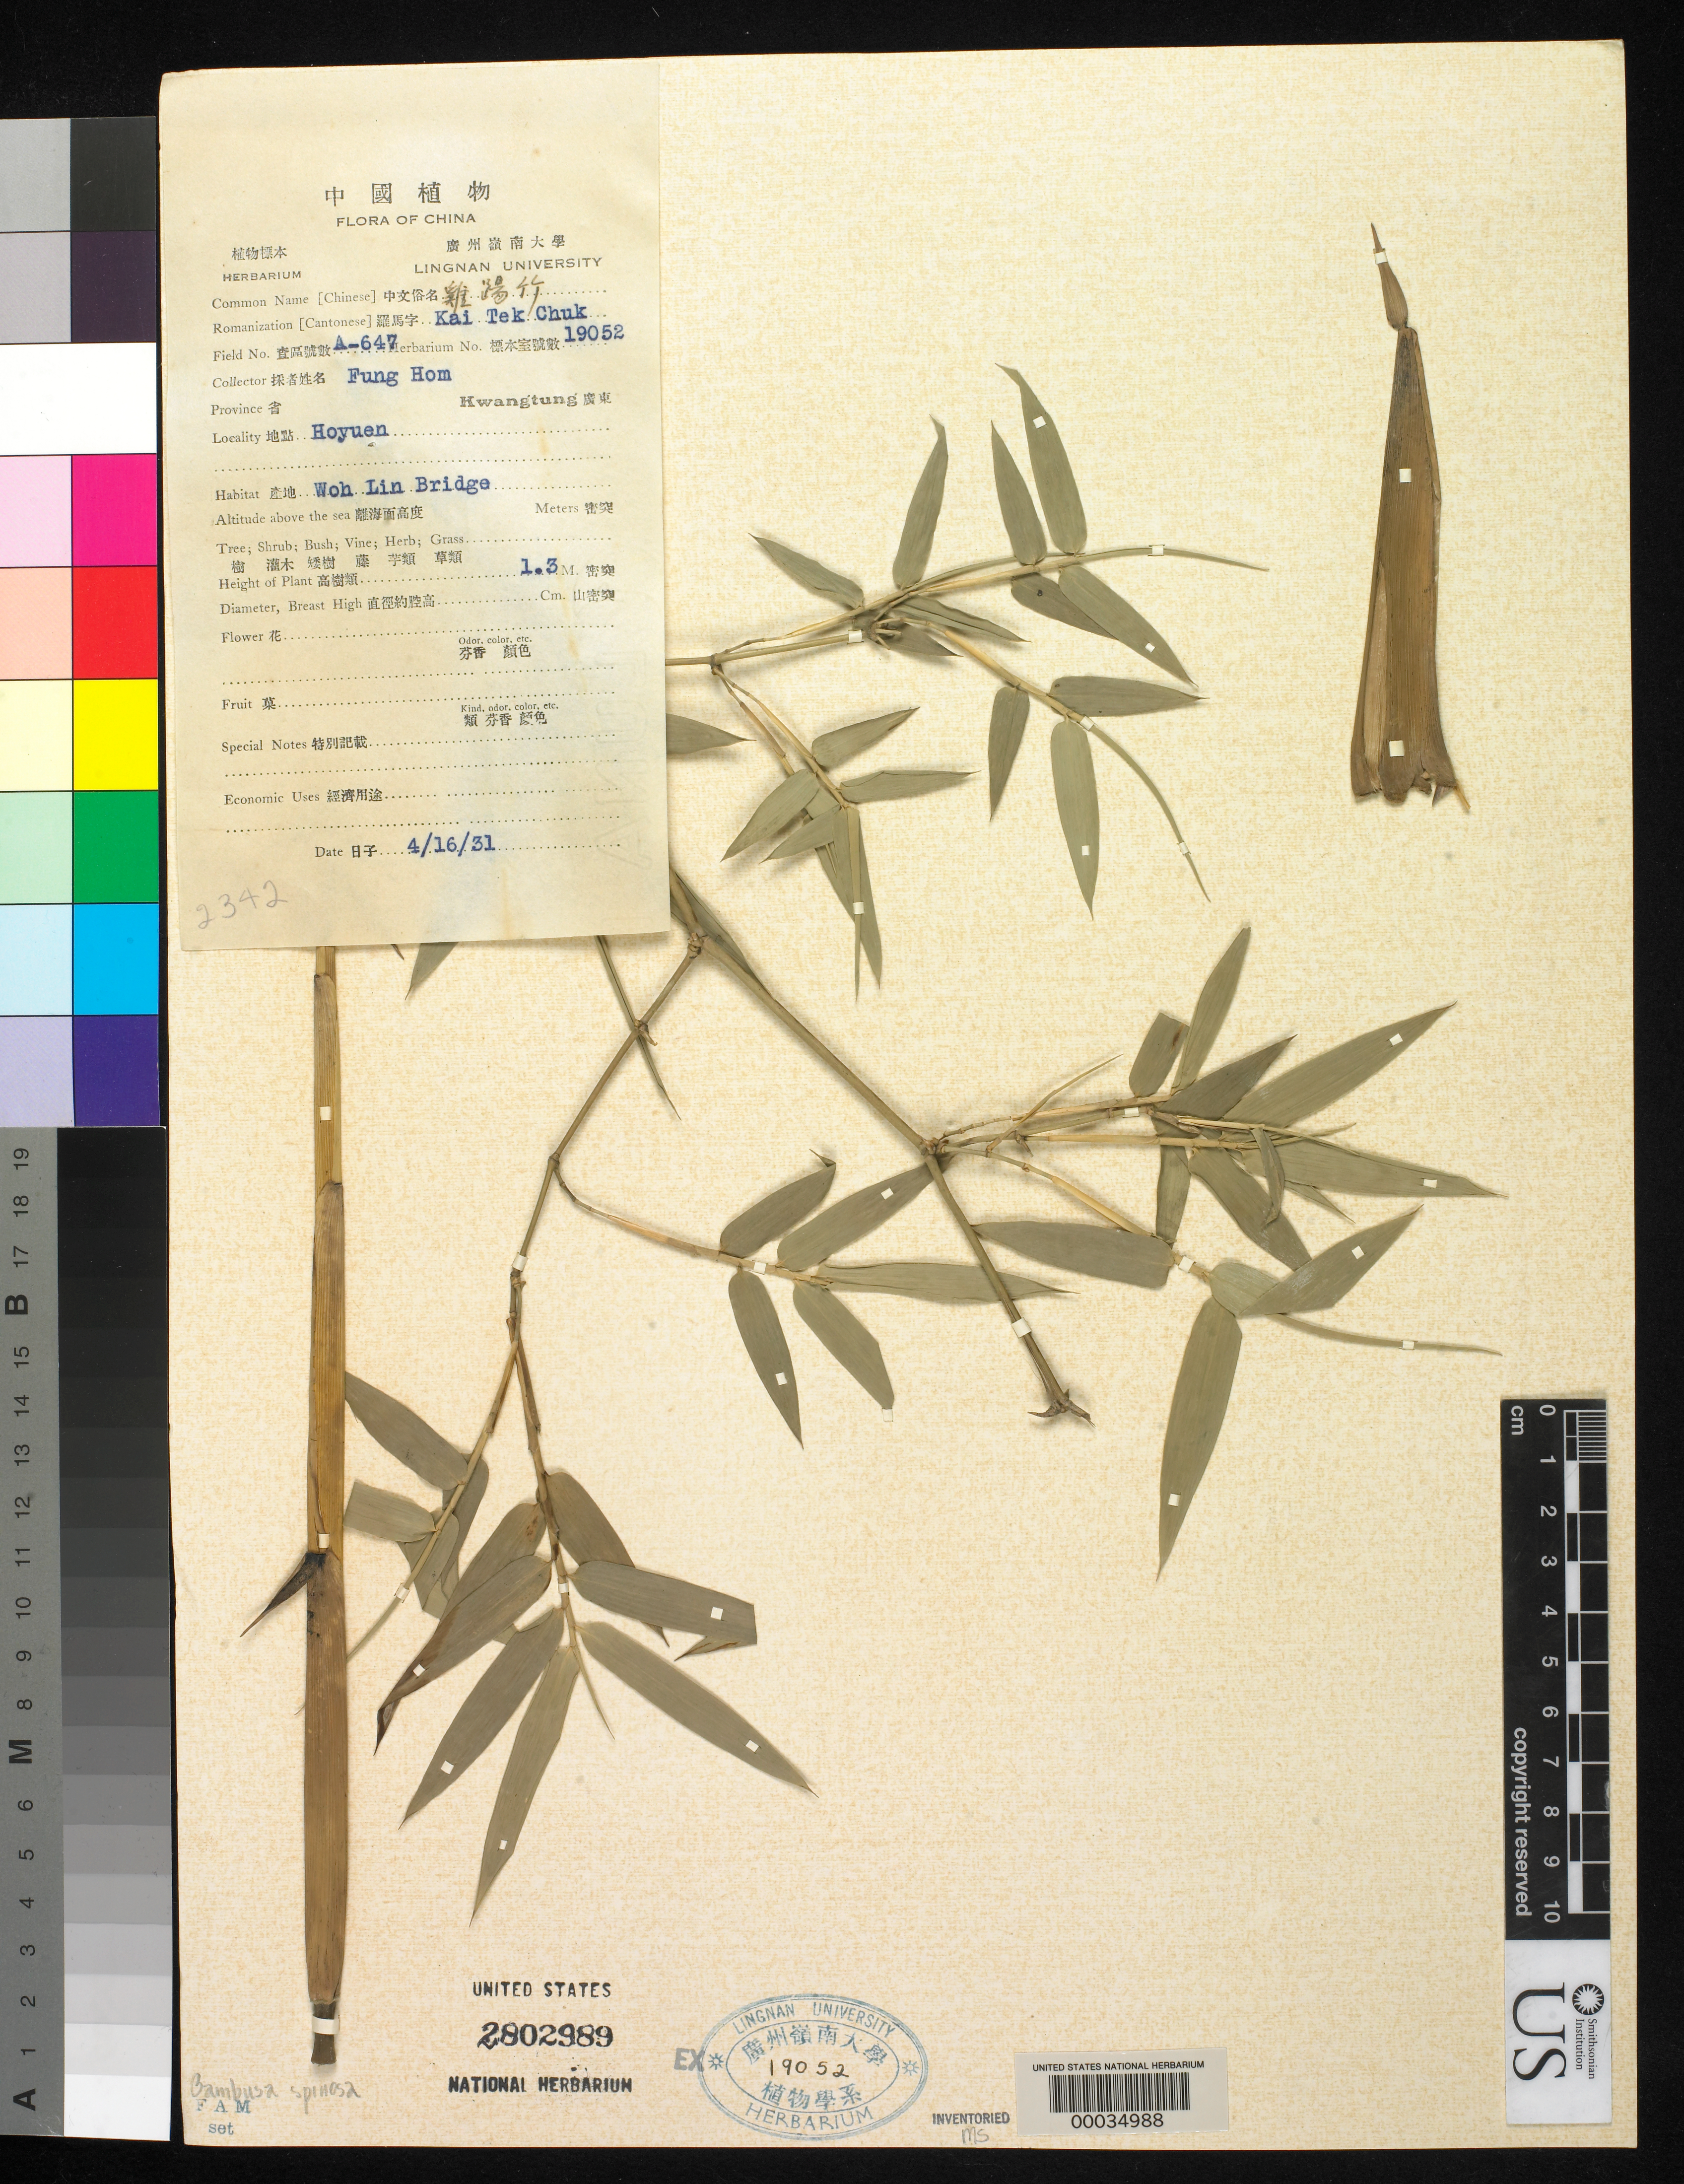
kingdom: Plantae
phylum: Tracheophyta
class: Liliopsida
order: Poales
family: Poaceae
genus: Bambusa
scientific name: Bambusa spinosa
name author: Roxb.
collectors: H. L. Fung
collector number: A-647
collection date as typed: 16 Apr 1931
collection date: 1931-04-16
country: China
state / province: Guangdong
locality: Hoyuen, beside the house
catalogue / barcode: US 2802989